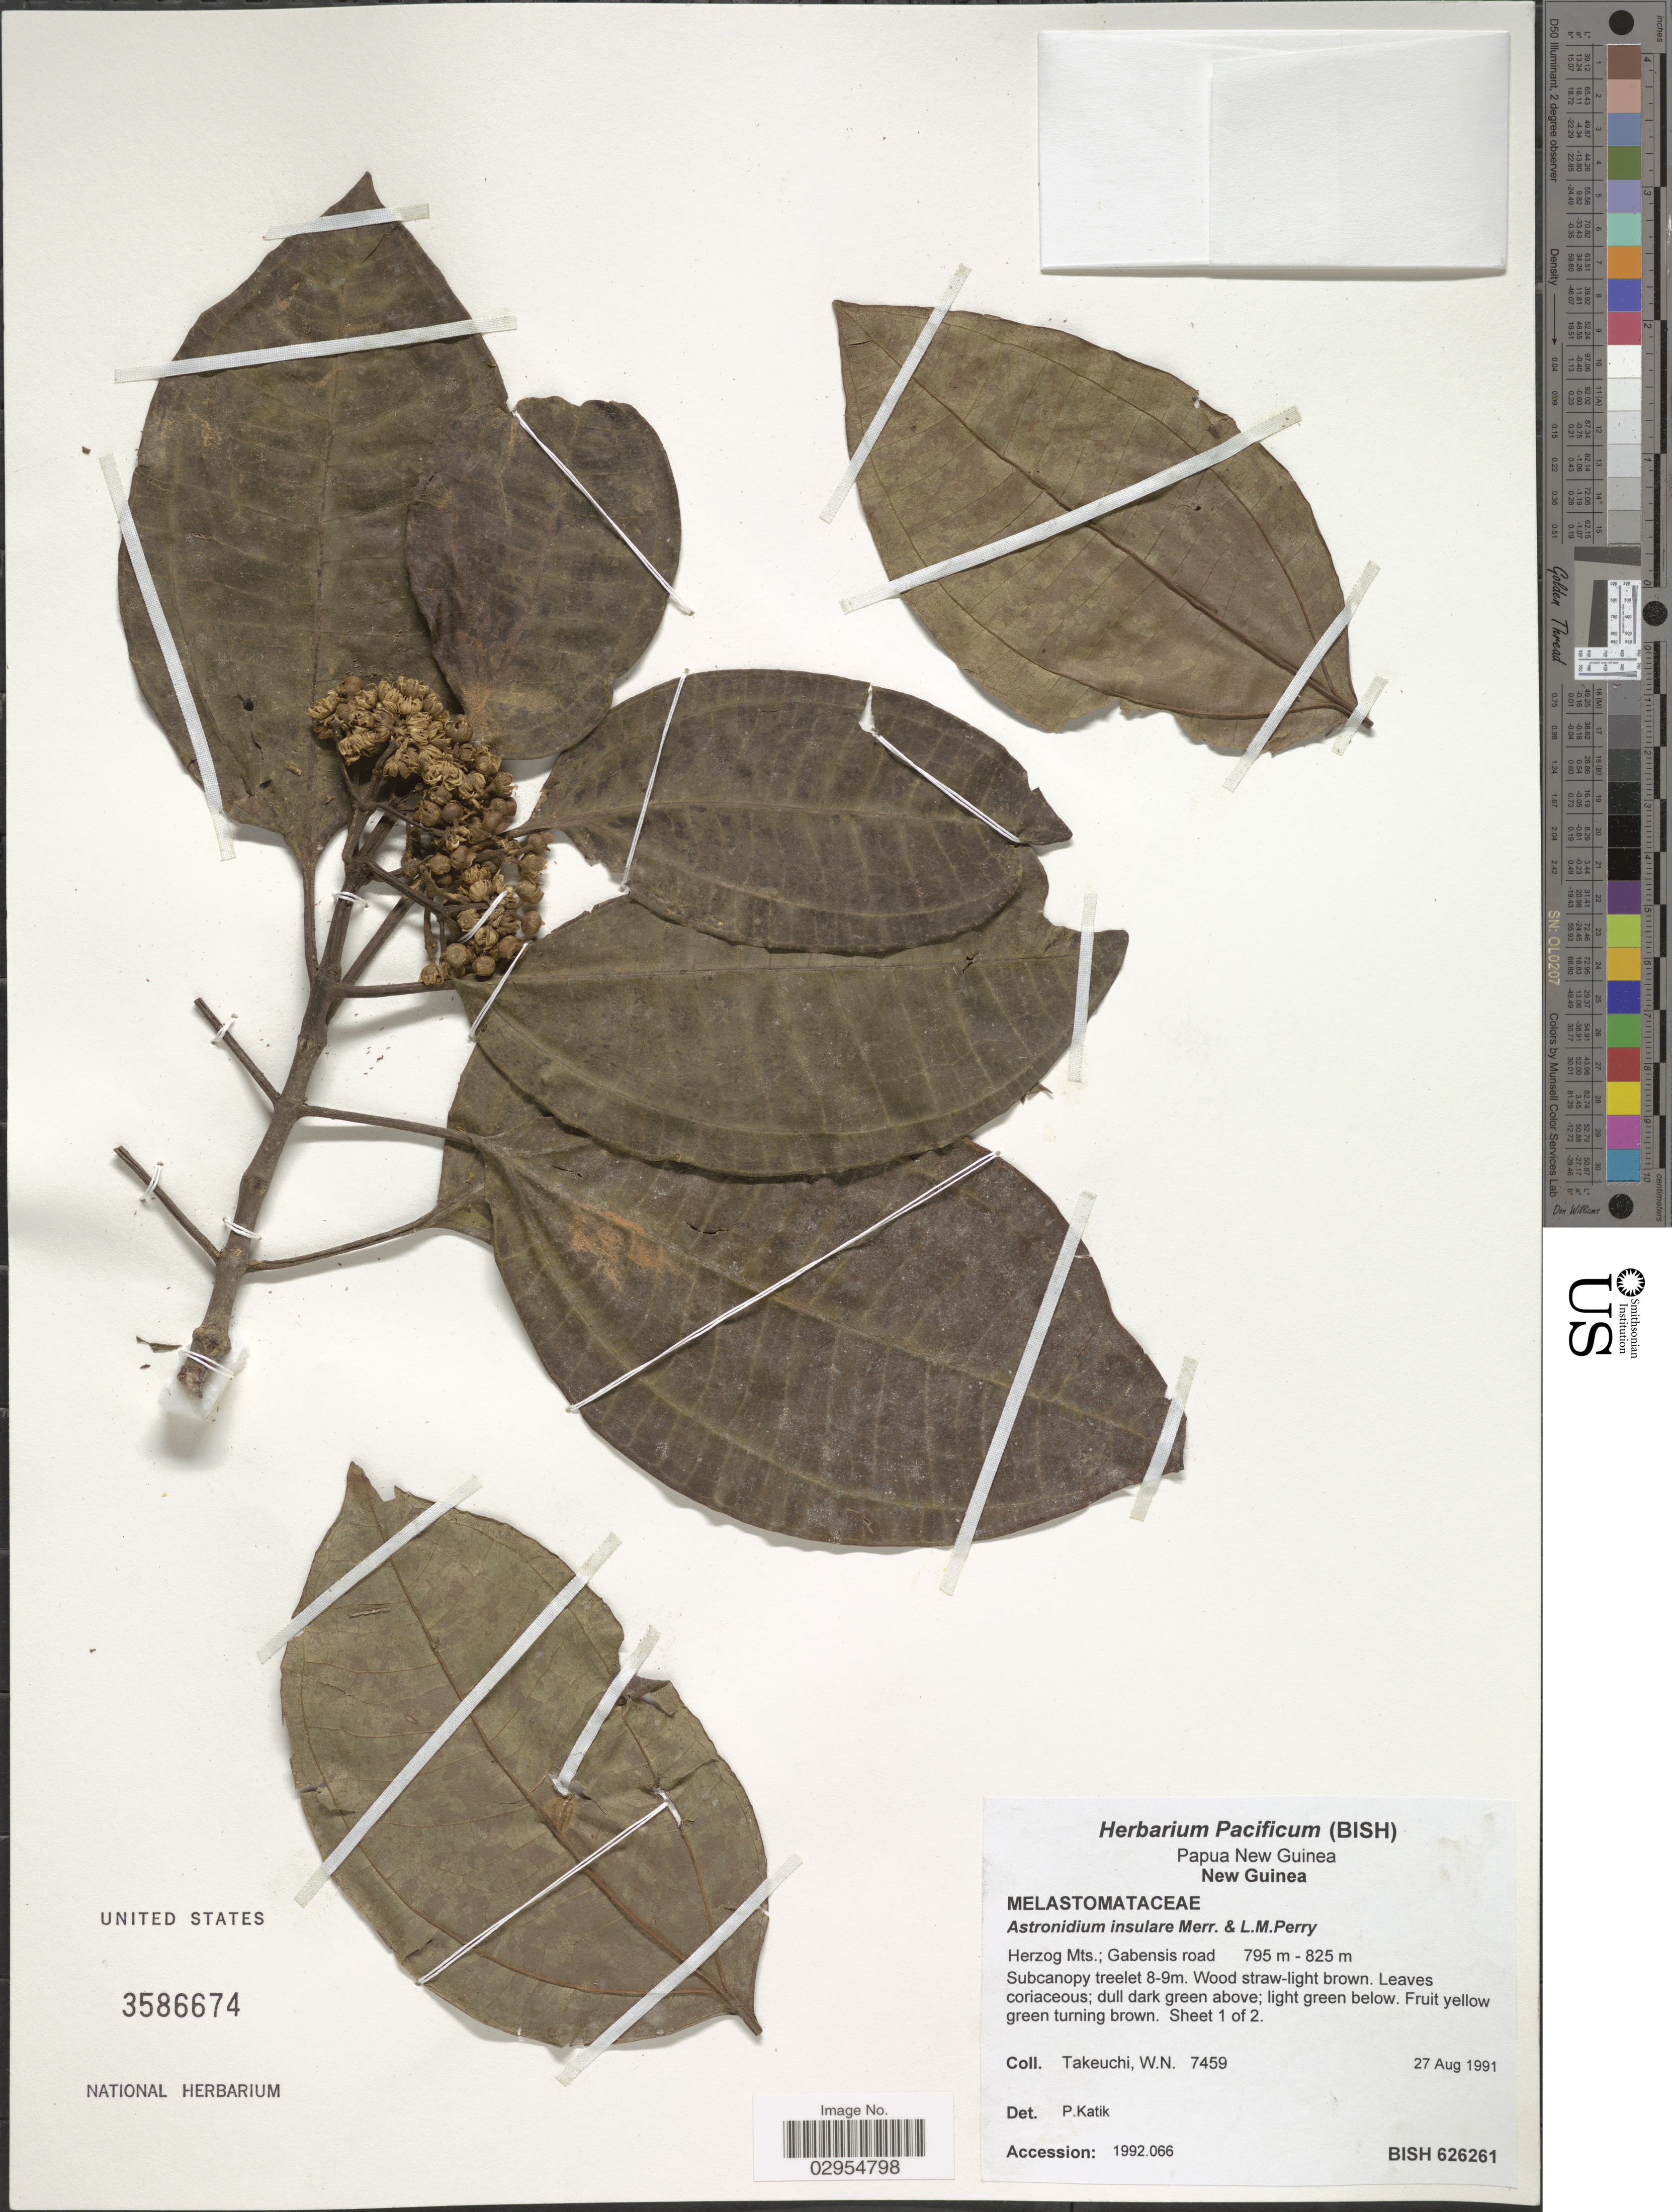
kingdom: Plantae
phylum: Tracheophyta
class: Magnoliopsida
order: Myrtales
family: Melastomataceae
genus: Astronidium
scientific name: Astronidium insulare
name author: Merr. & L.M. Perry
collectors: W. Takeuchi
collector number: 7459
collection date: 1991-08-27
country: Papua New Guinea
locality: New Guinea. Herzog Mts.; Gabensis road.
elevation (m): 795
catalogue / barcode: US 3586674